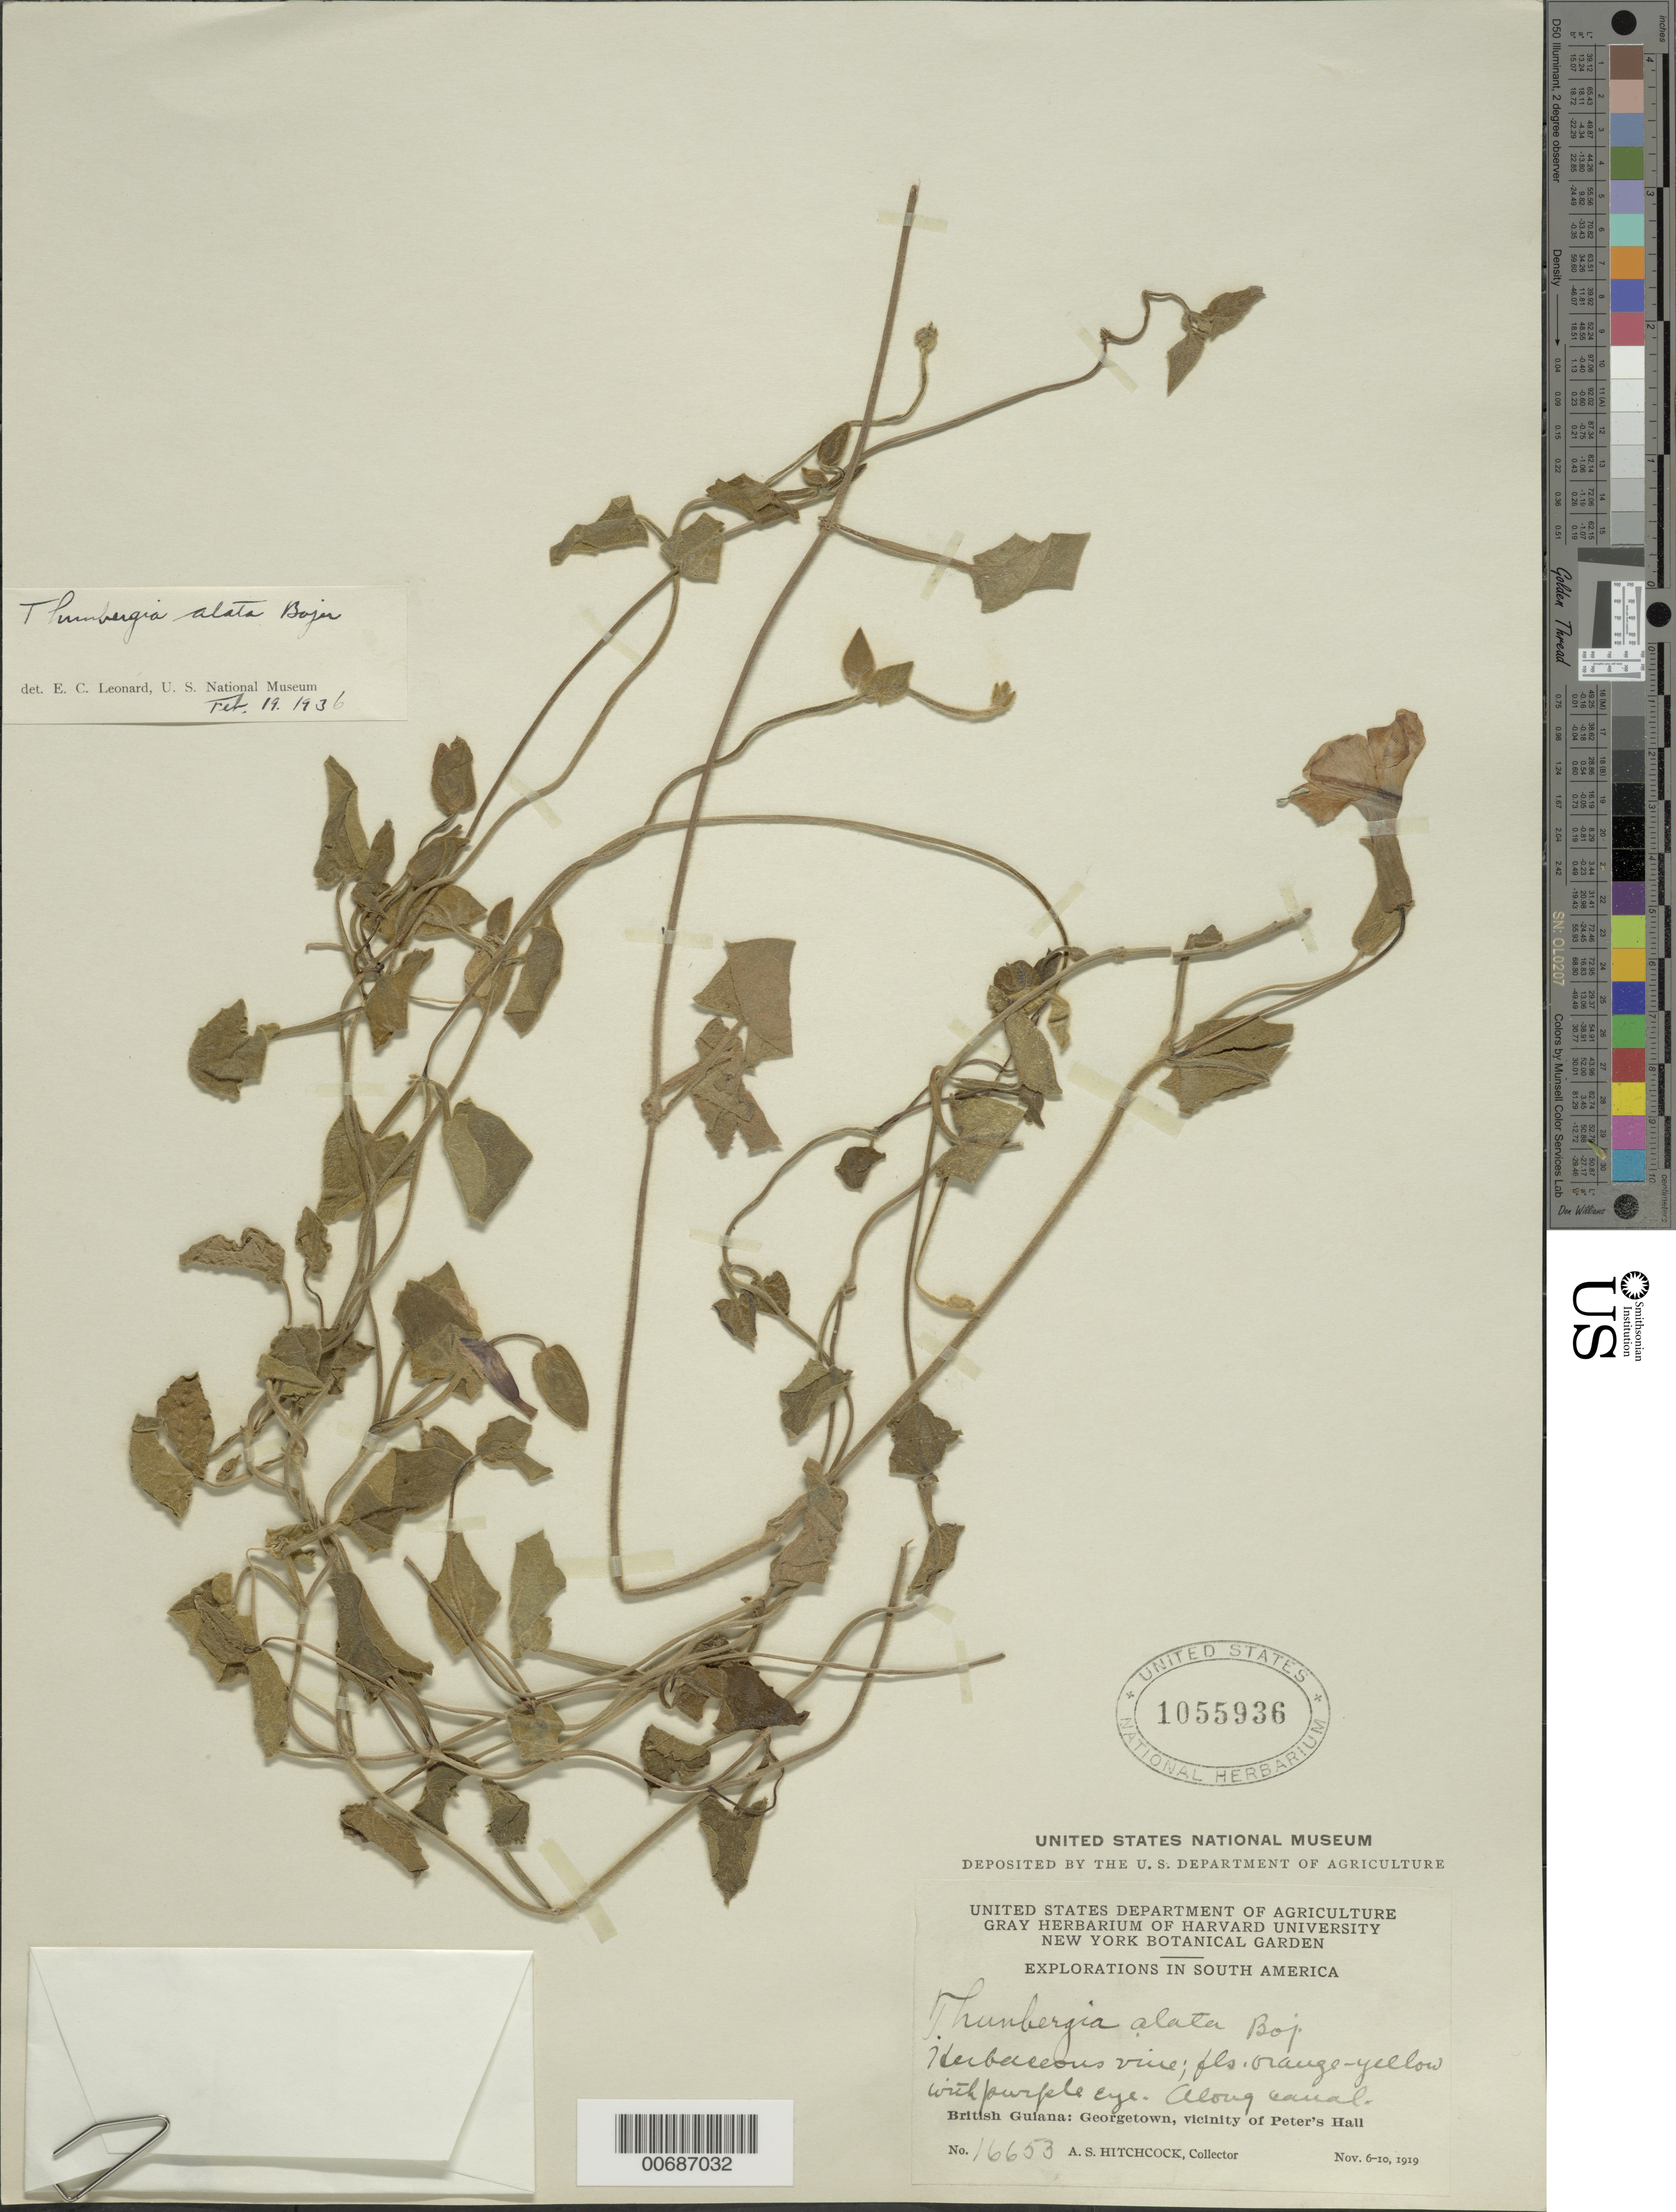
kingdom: Plantae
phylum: Tracheophyta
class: Magnoliopsida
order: Lamiales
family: Acanthaceae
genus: Thunbergia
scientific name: Thunbergia alata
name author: Bojer ex Sims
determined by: Leonard, Emery C., (US)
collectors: A. S. Hitchcock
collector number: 16653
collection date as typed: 6-Nov-19 to 10-Nov-19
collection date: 1919-11-06/1919-11-10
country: Guyana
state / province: Demerara-Mahaica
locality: Georgetown, vic. of Peter's Hall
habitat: Along canal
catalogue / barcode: US 1055936